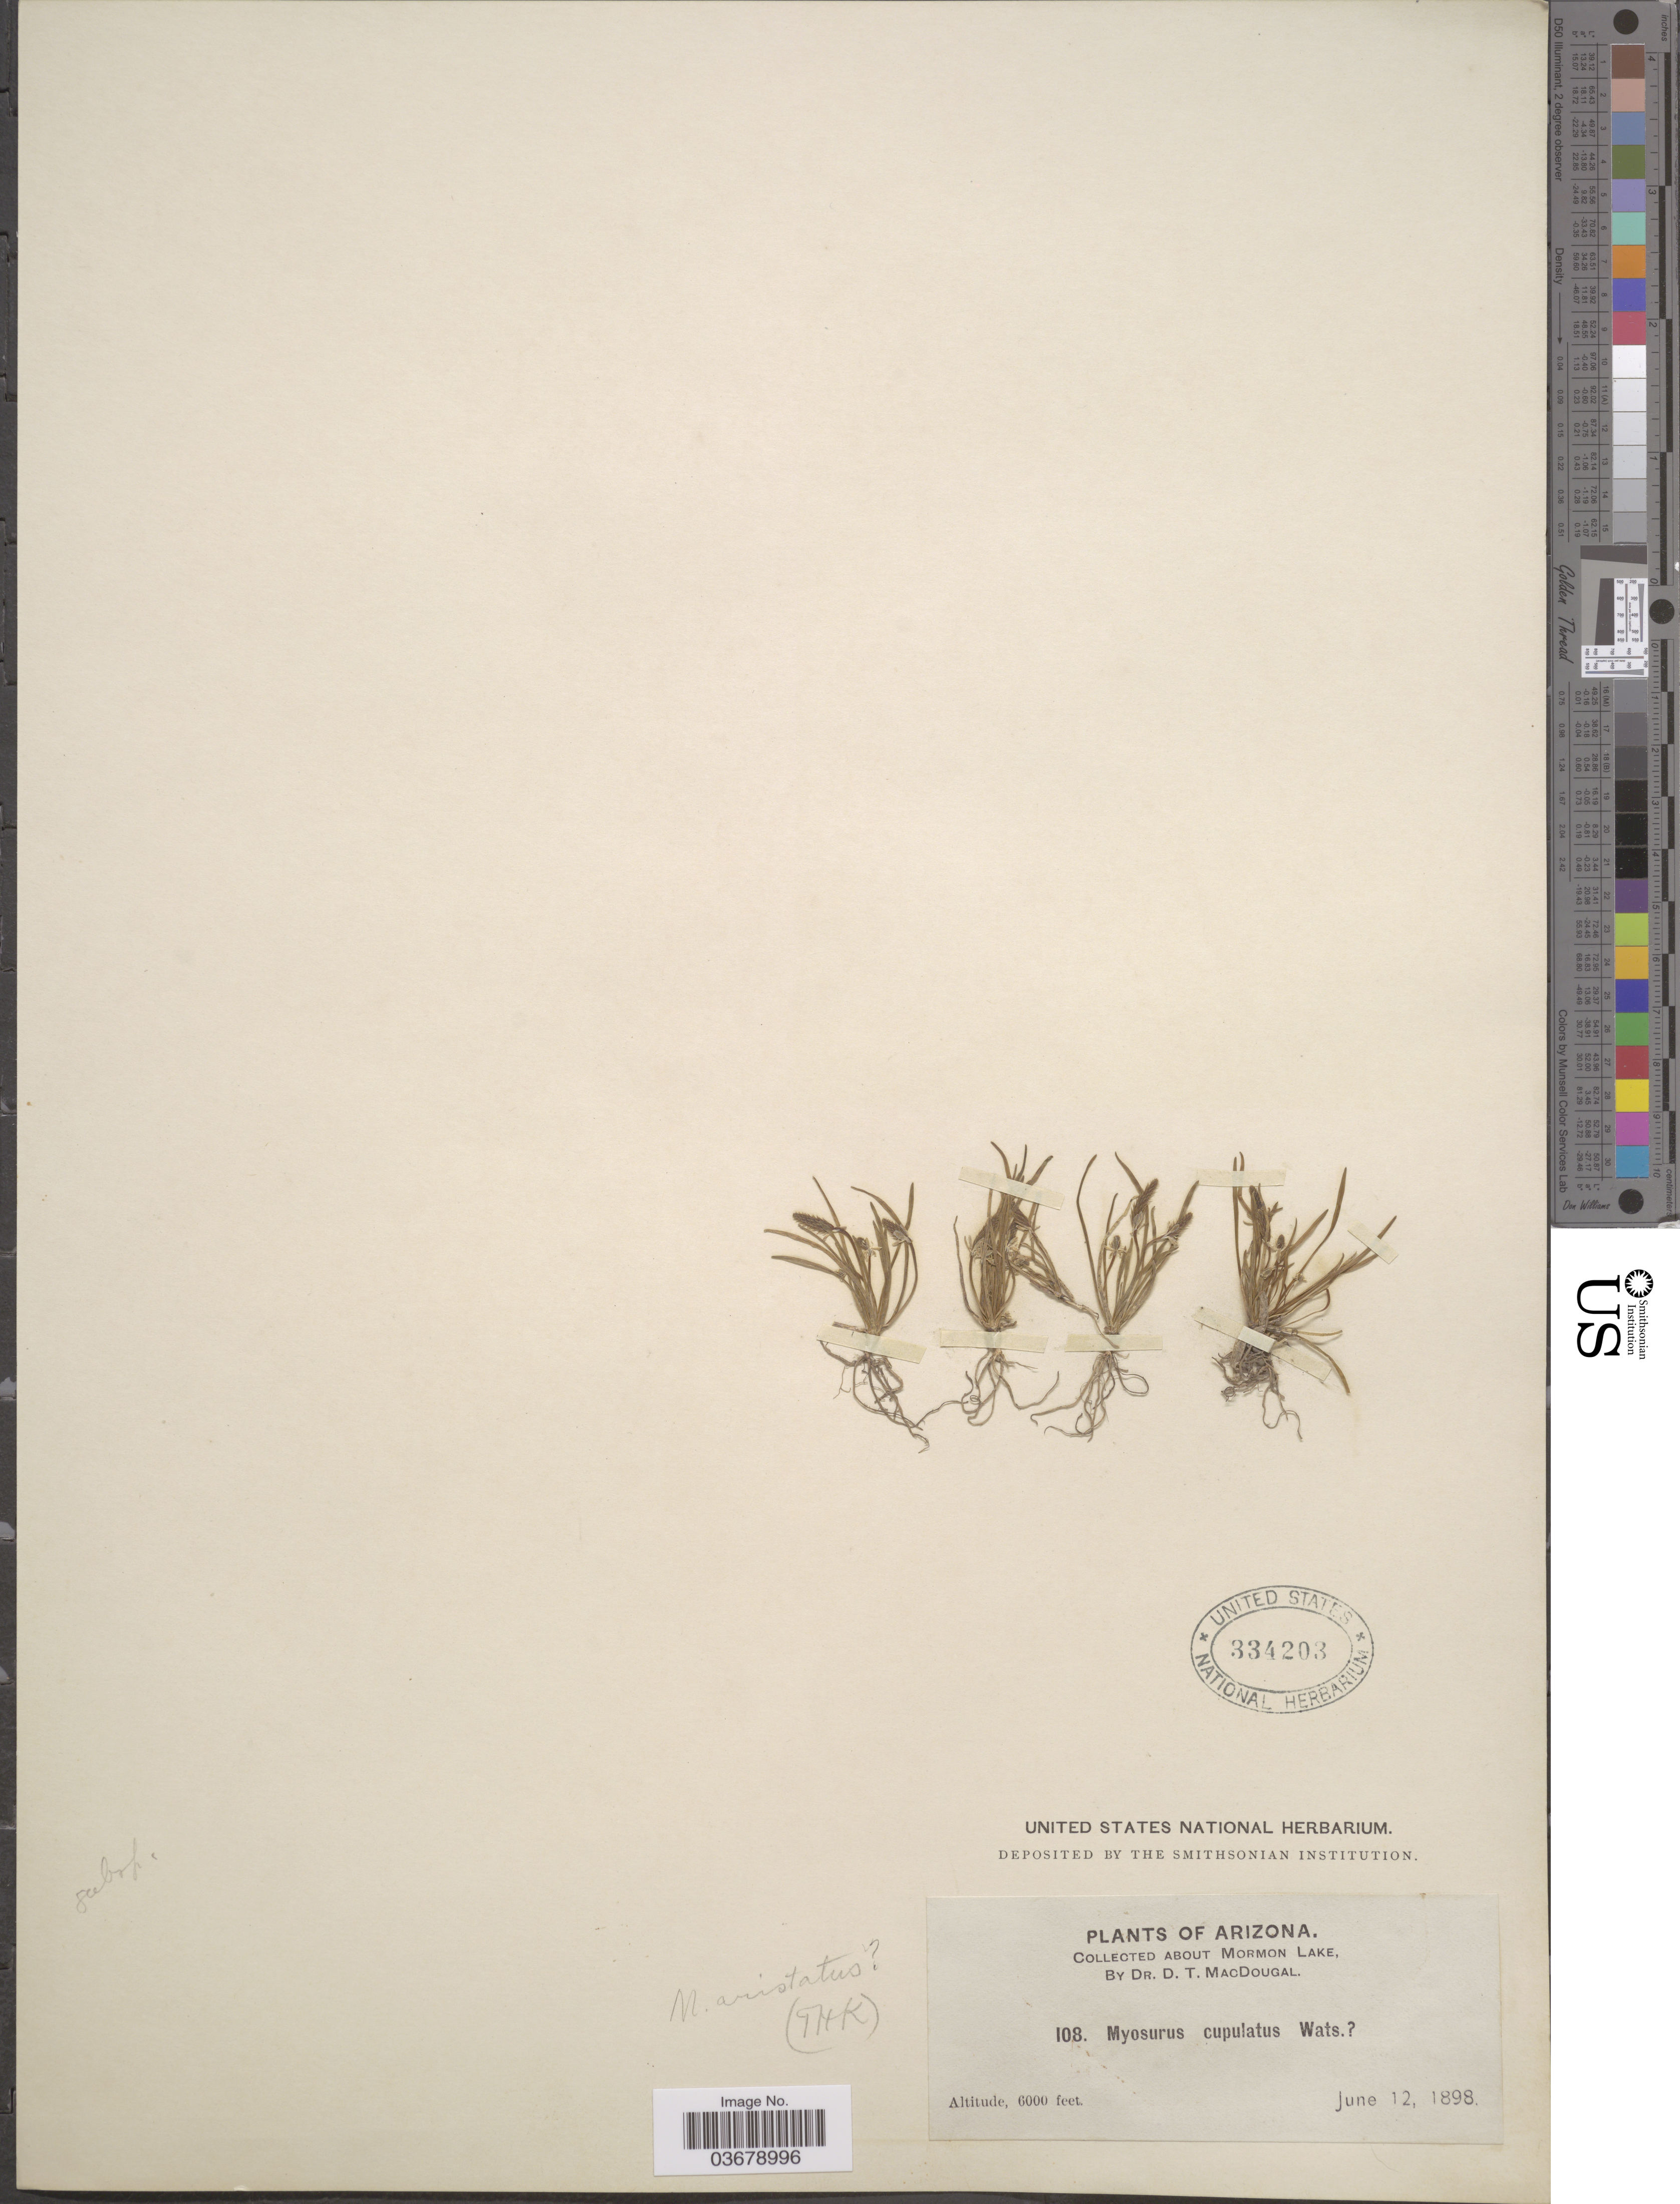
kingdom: Plantae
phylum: Tracheophyta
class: Magnoliopsida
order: Ranunculales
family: Ranunculaceae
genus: Myosurus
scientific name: Myosurus aristatus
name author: Benth.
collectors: D. T. MacDougal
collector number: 108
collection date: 1898-06-12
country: United States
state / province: Arizona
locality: About Mormon Lake.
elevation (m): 1829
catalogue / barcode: US 334203